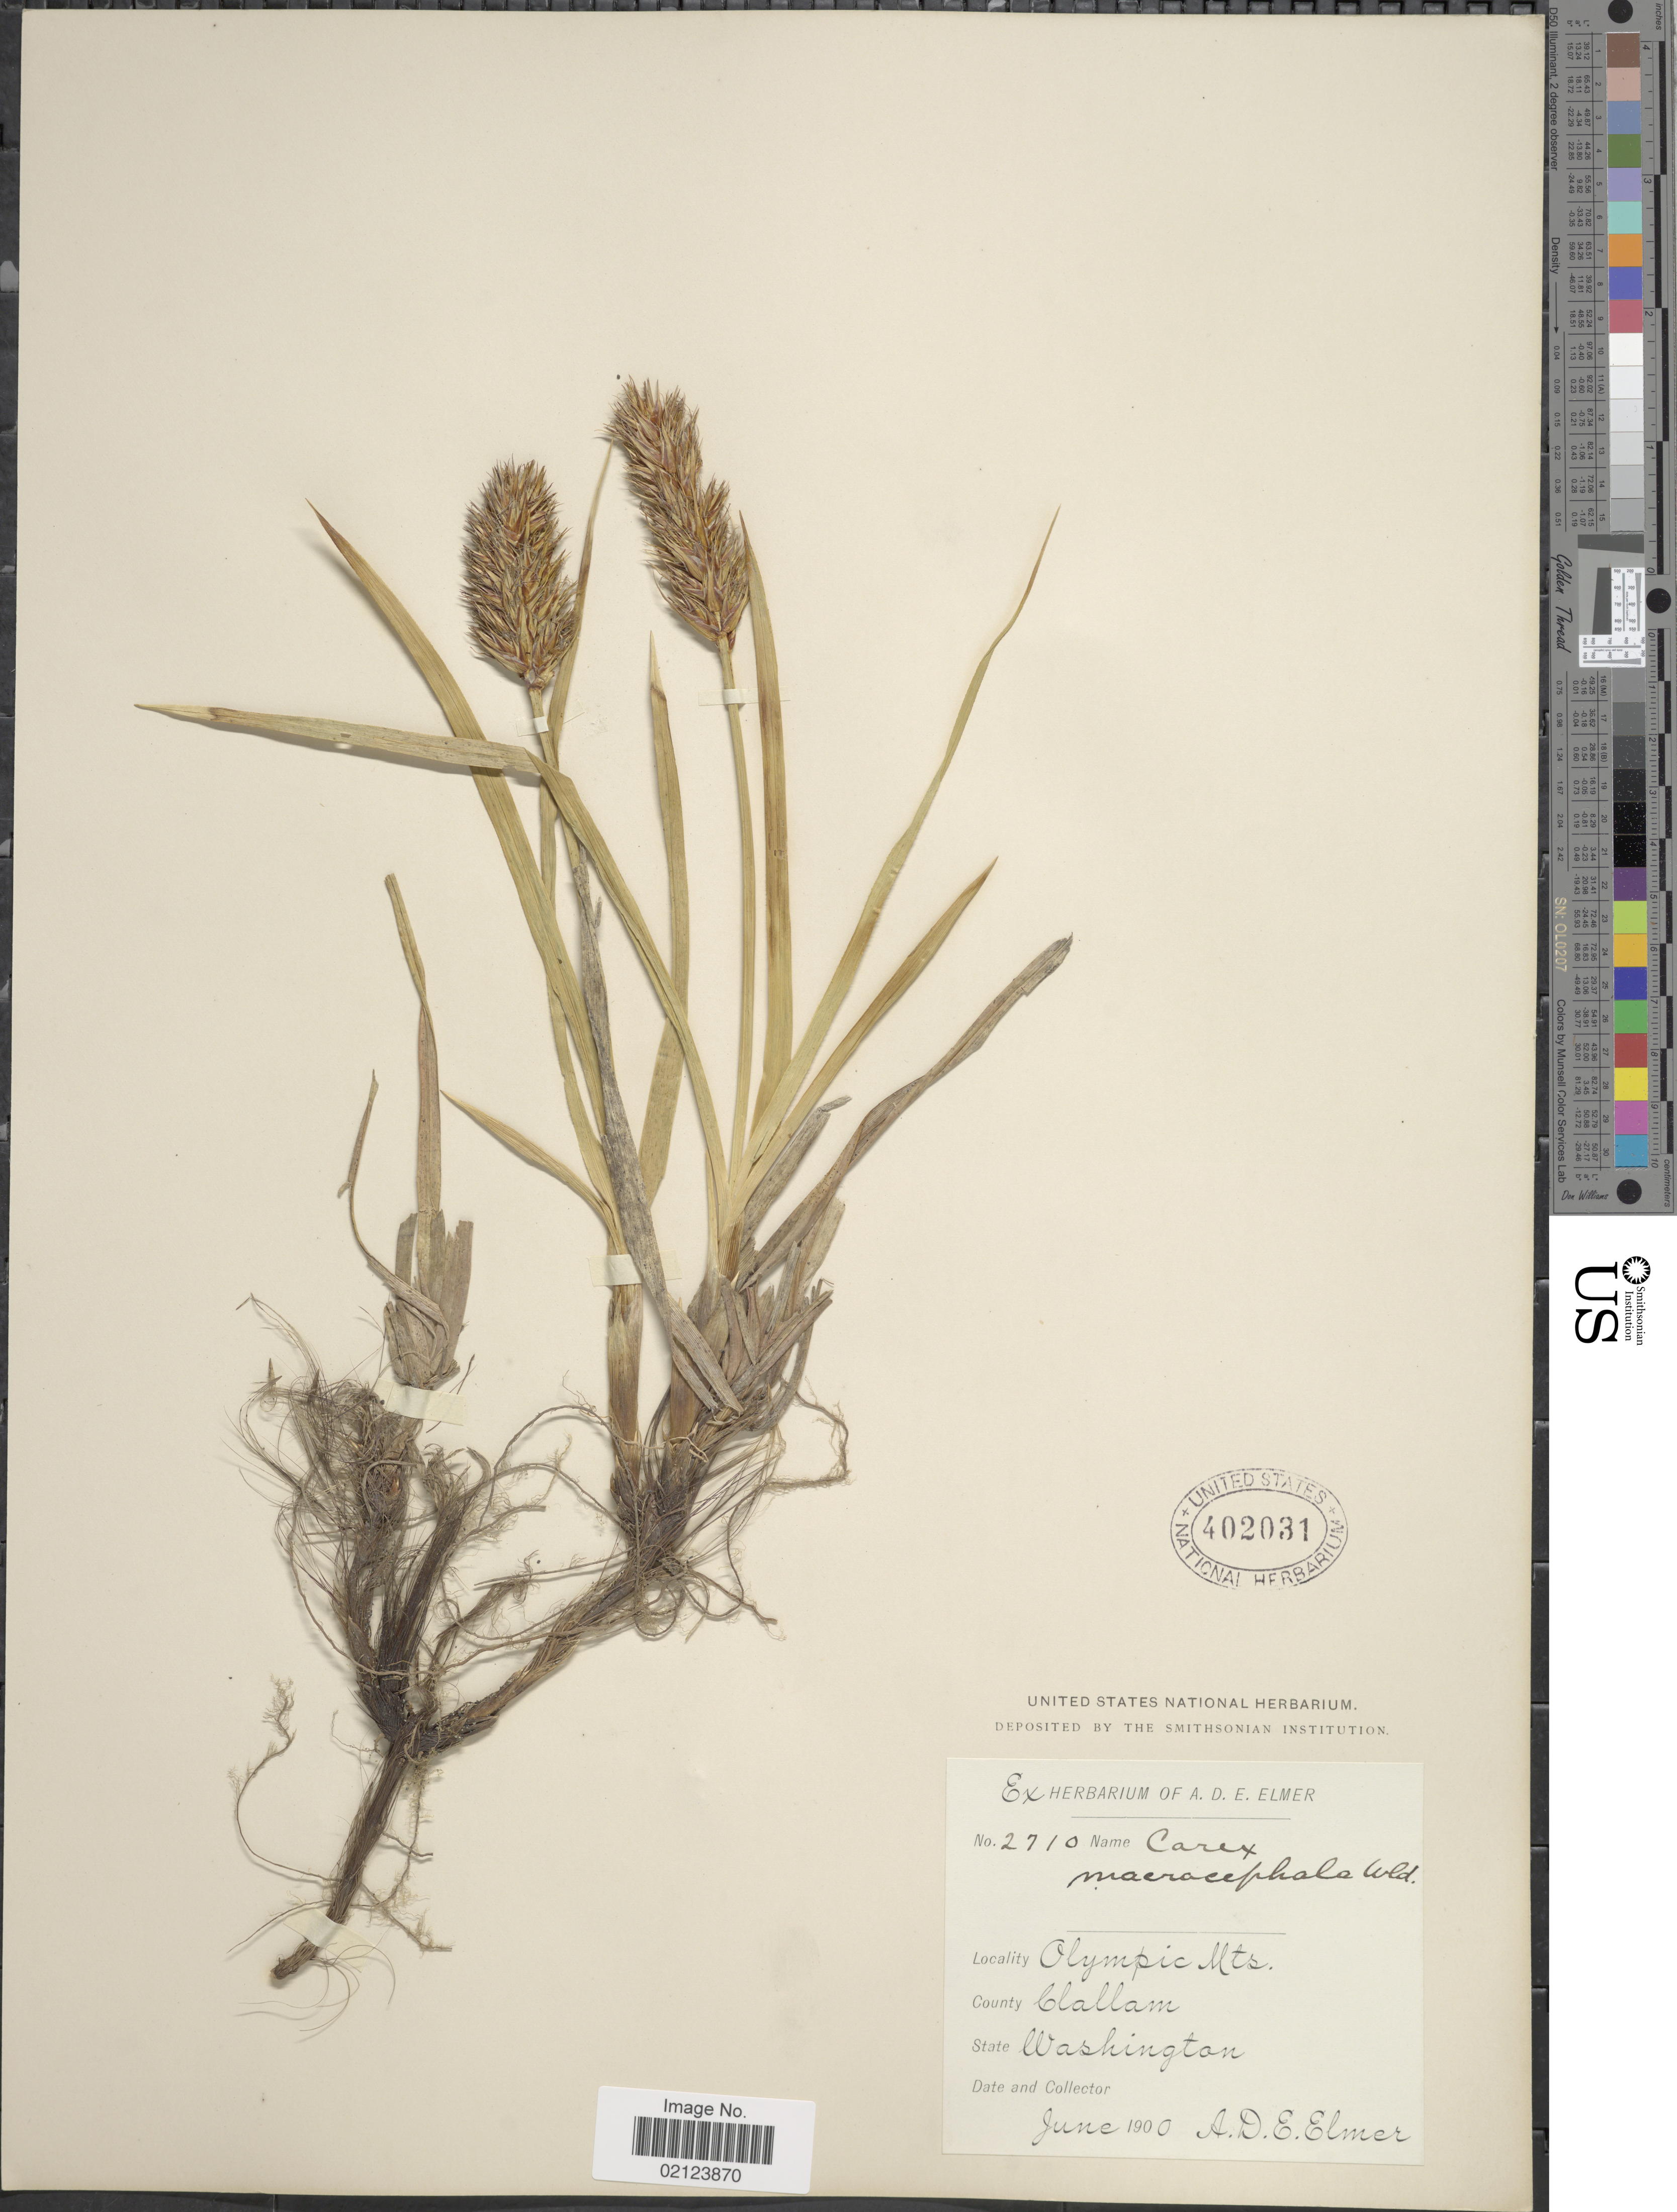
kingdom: Plantae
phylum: Tracheophyta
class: Liliopsida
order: Poales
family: Cyperaceae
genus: Carex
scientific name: Carex macrocephala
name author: Willd. ex Spreng.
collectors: A. D. E. Elmer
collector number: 2710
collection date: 1900-06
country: United States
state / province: Washington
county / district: Clallam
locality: Olympic Mts. County Clallam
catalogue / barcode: US 402031